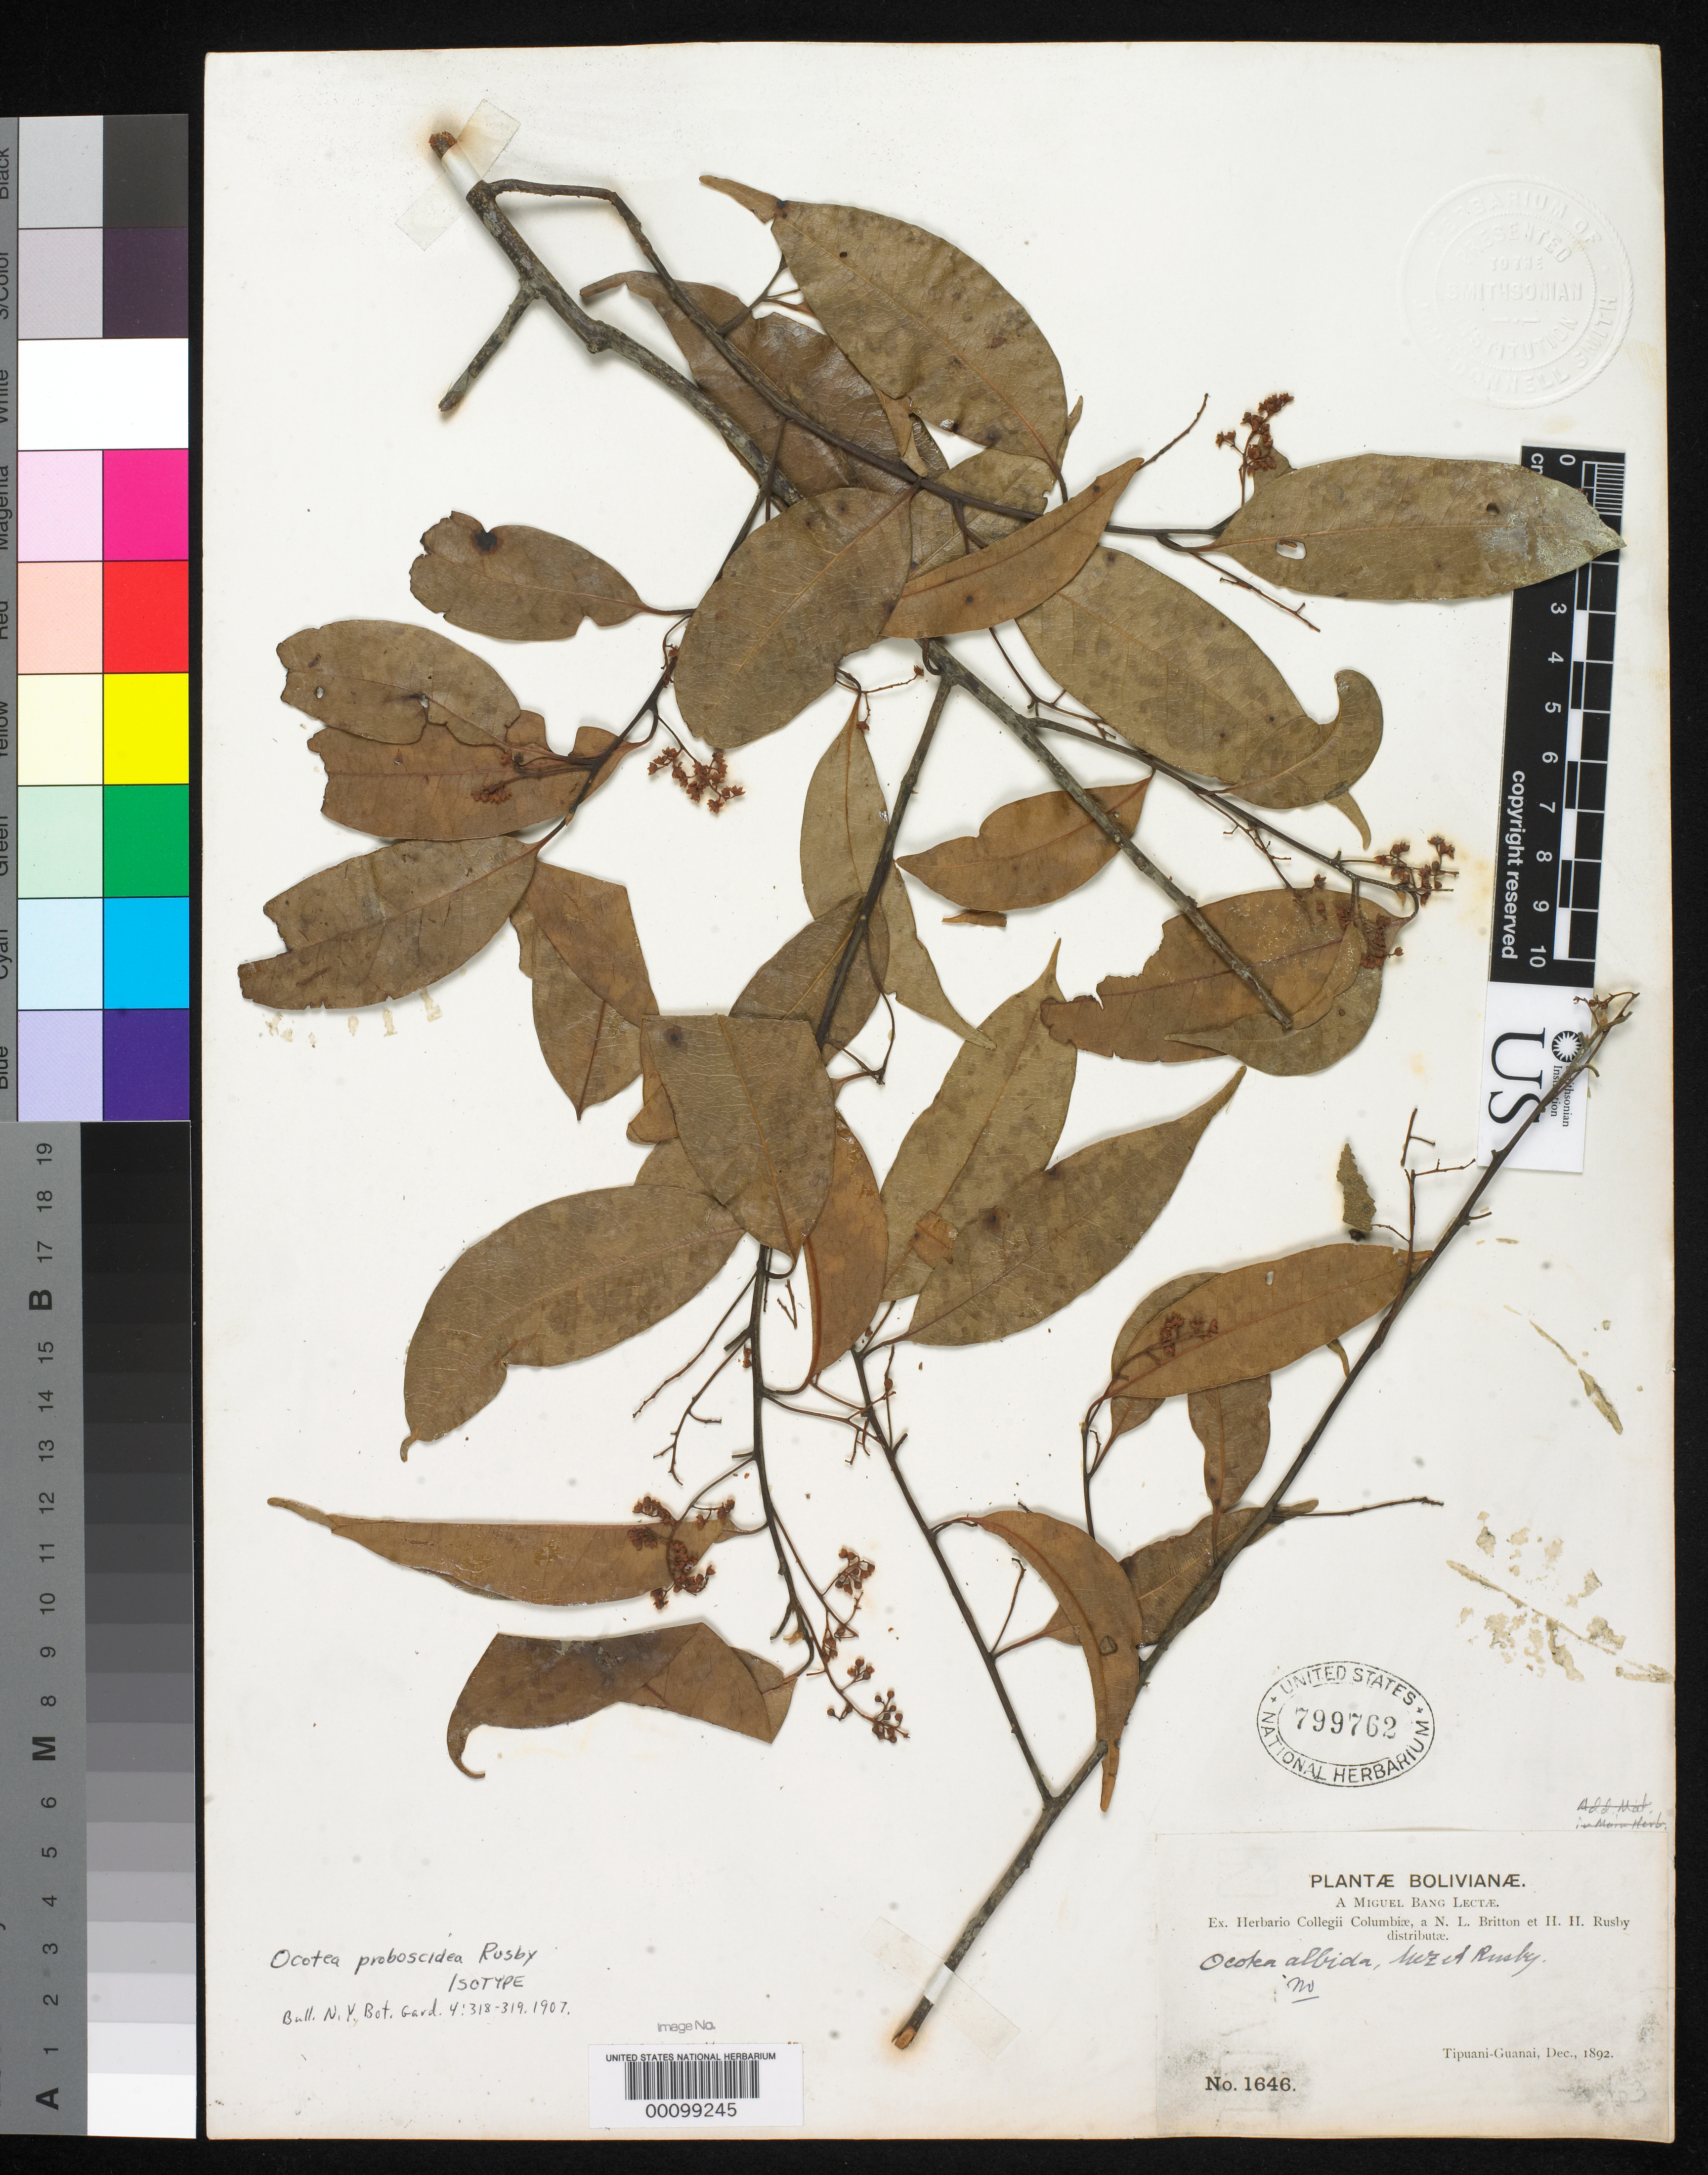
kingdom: Plantae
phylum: Tracheophyta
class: Magnoliopsida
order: Laurales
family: Lauraceae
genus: Ocotea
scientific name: Ocotea proboscidea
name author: Rusby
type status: Isotype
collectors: M. Bang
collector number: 1646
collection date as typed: Dec 1892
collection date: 1892-12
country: Bolivia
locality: Tipuani-Guanai.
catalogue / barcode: US 799762